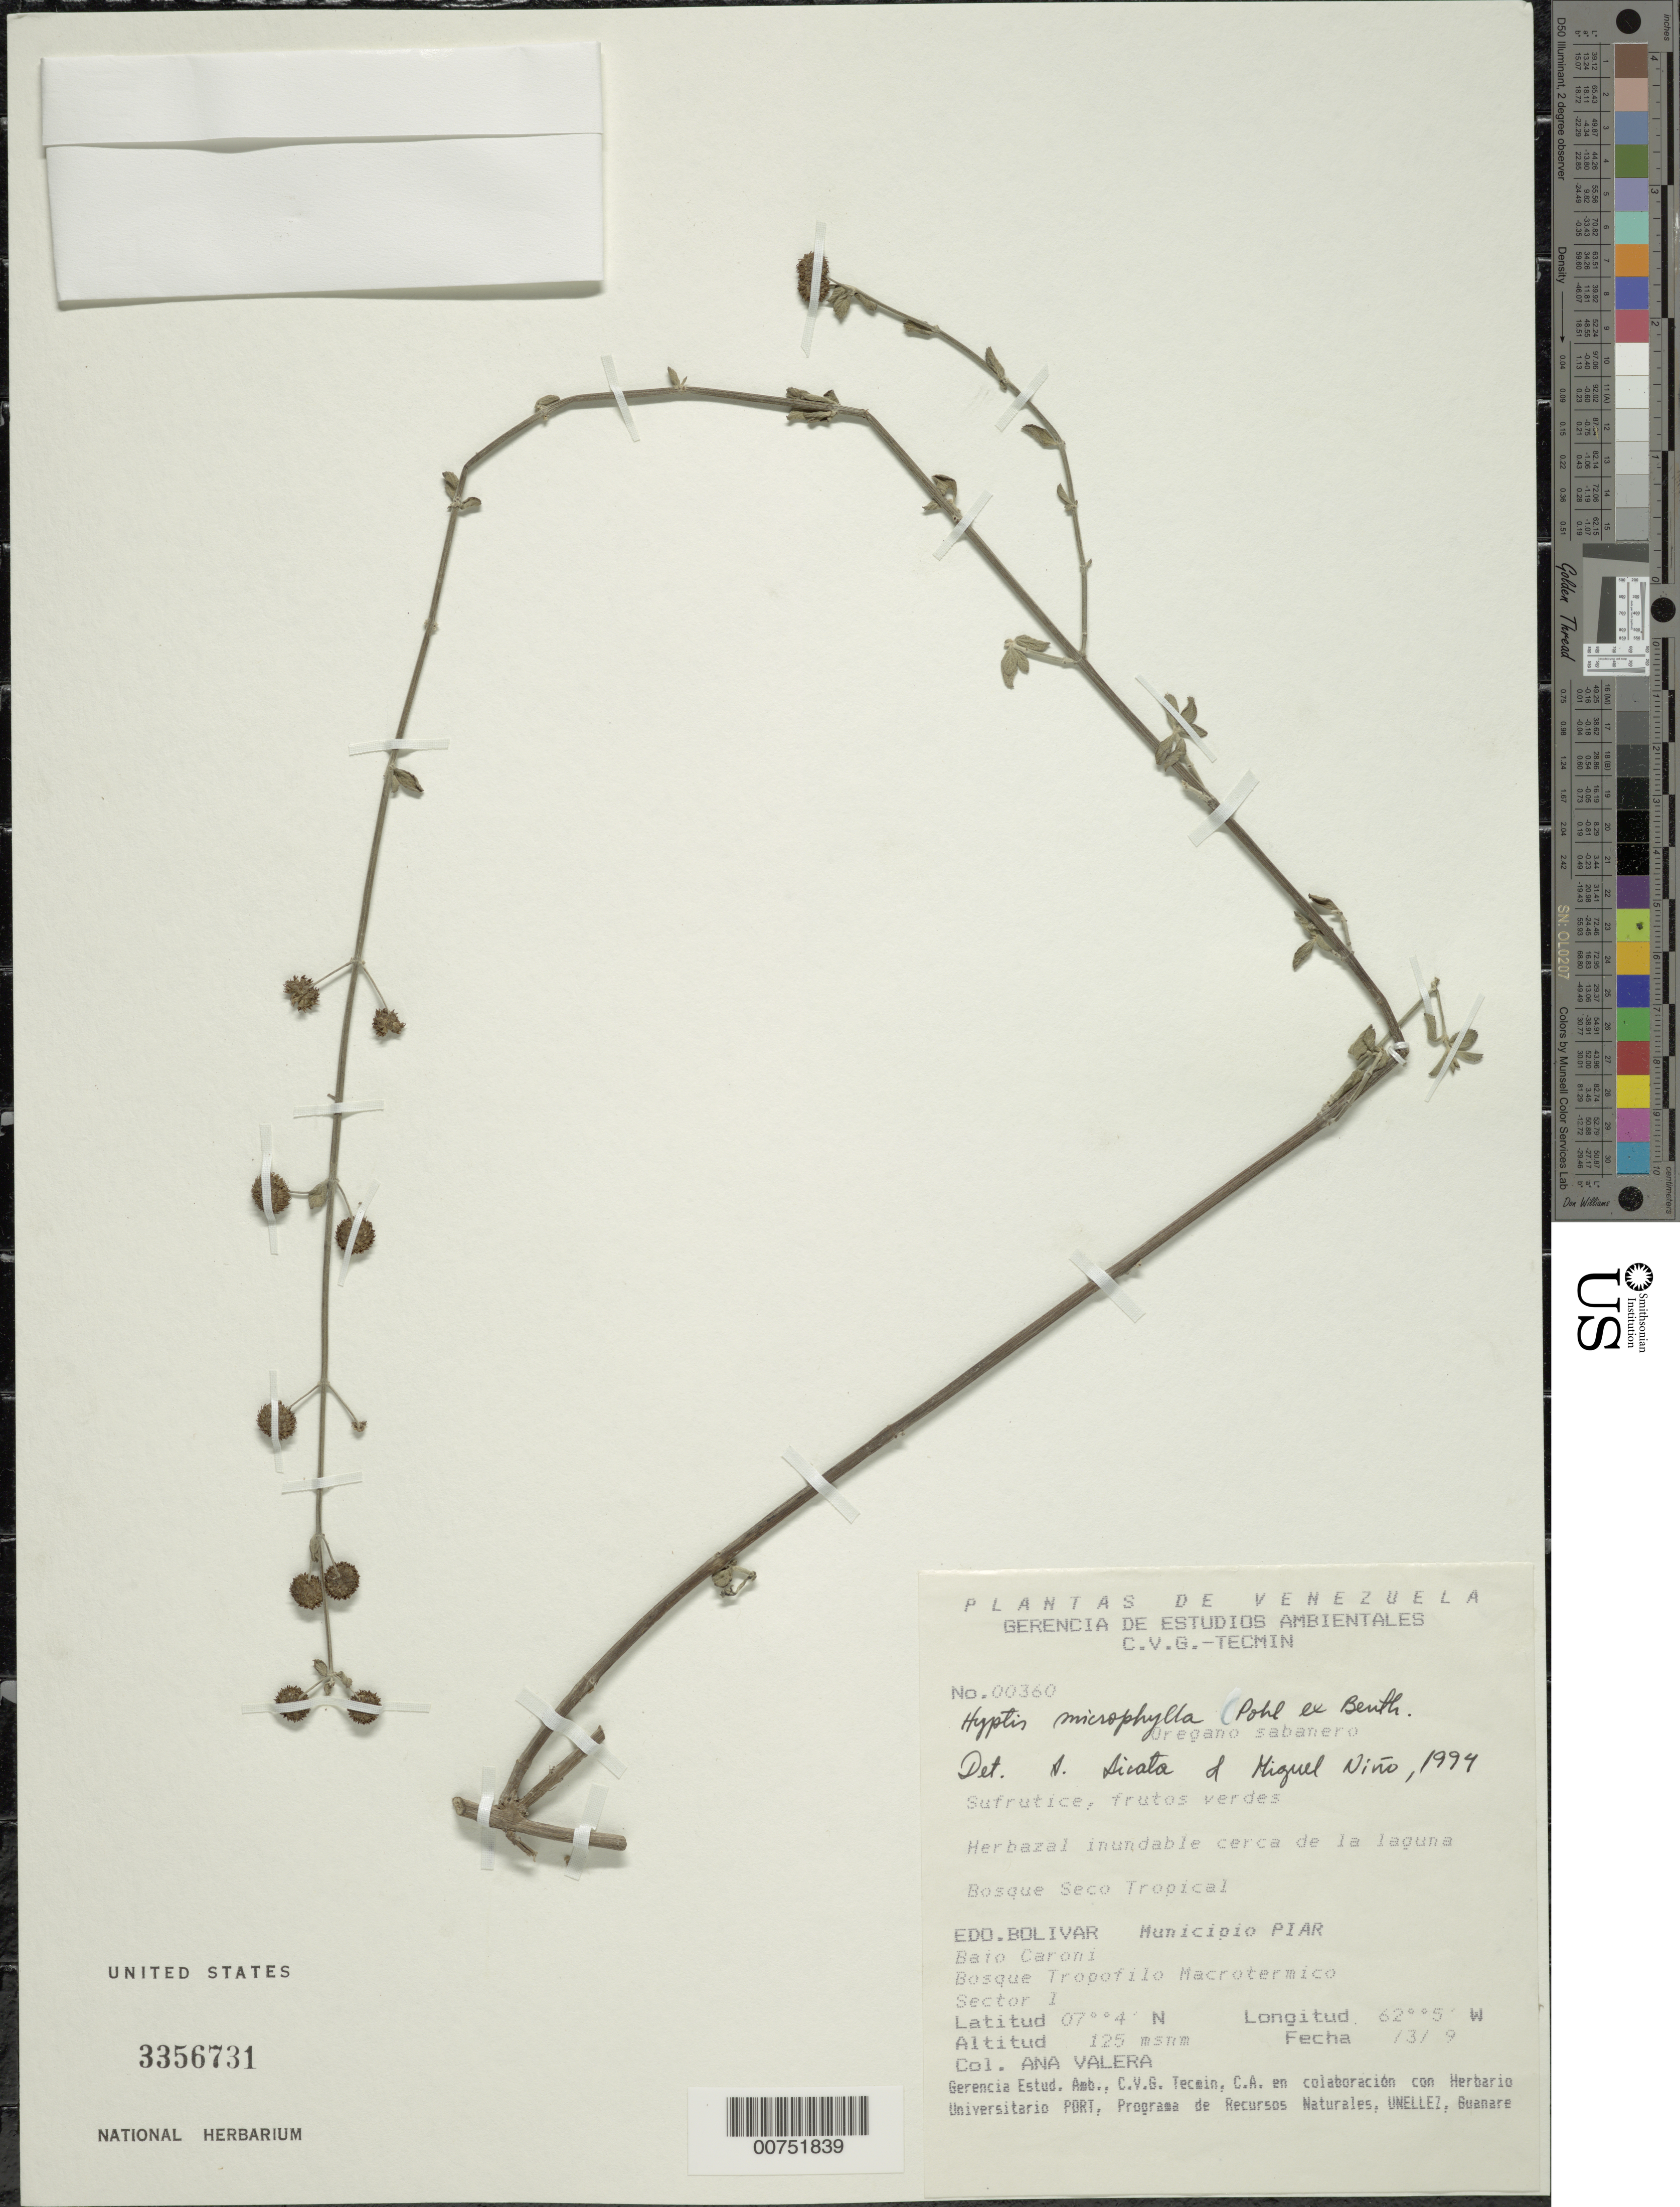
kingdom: Plantae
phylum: Tracheophyta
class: Magnoliopsida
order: Lamiales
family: Lamiaceae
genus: Hyptis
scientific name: Hyptis microphylla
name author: Pohl ex Benth.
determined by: Licata, A.; Niño, S. M.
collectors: A. Valera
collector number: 360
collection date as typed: Mar-94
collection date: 1994-03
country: Venezuela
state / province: Bolívar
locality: Mun. Piar, Bajo Caroní, Sector 1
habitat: Bosque seco tropical; bosque tropofilo macrotermico. Herbazal inundable cerca de la laguna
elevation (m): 125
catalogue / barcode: US 3356731